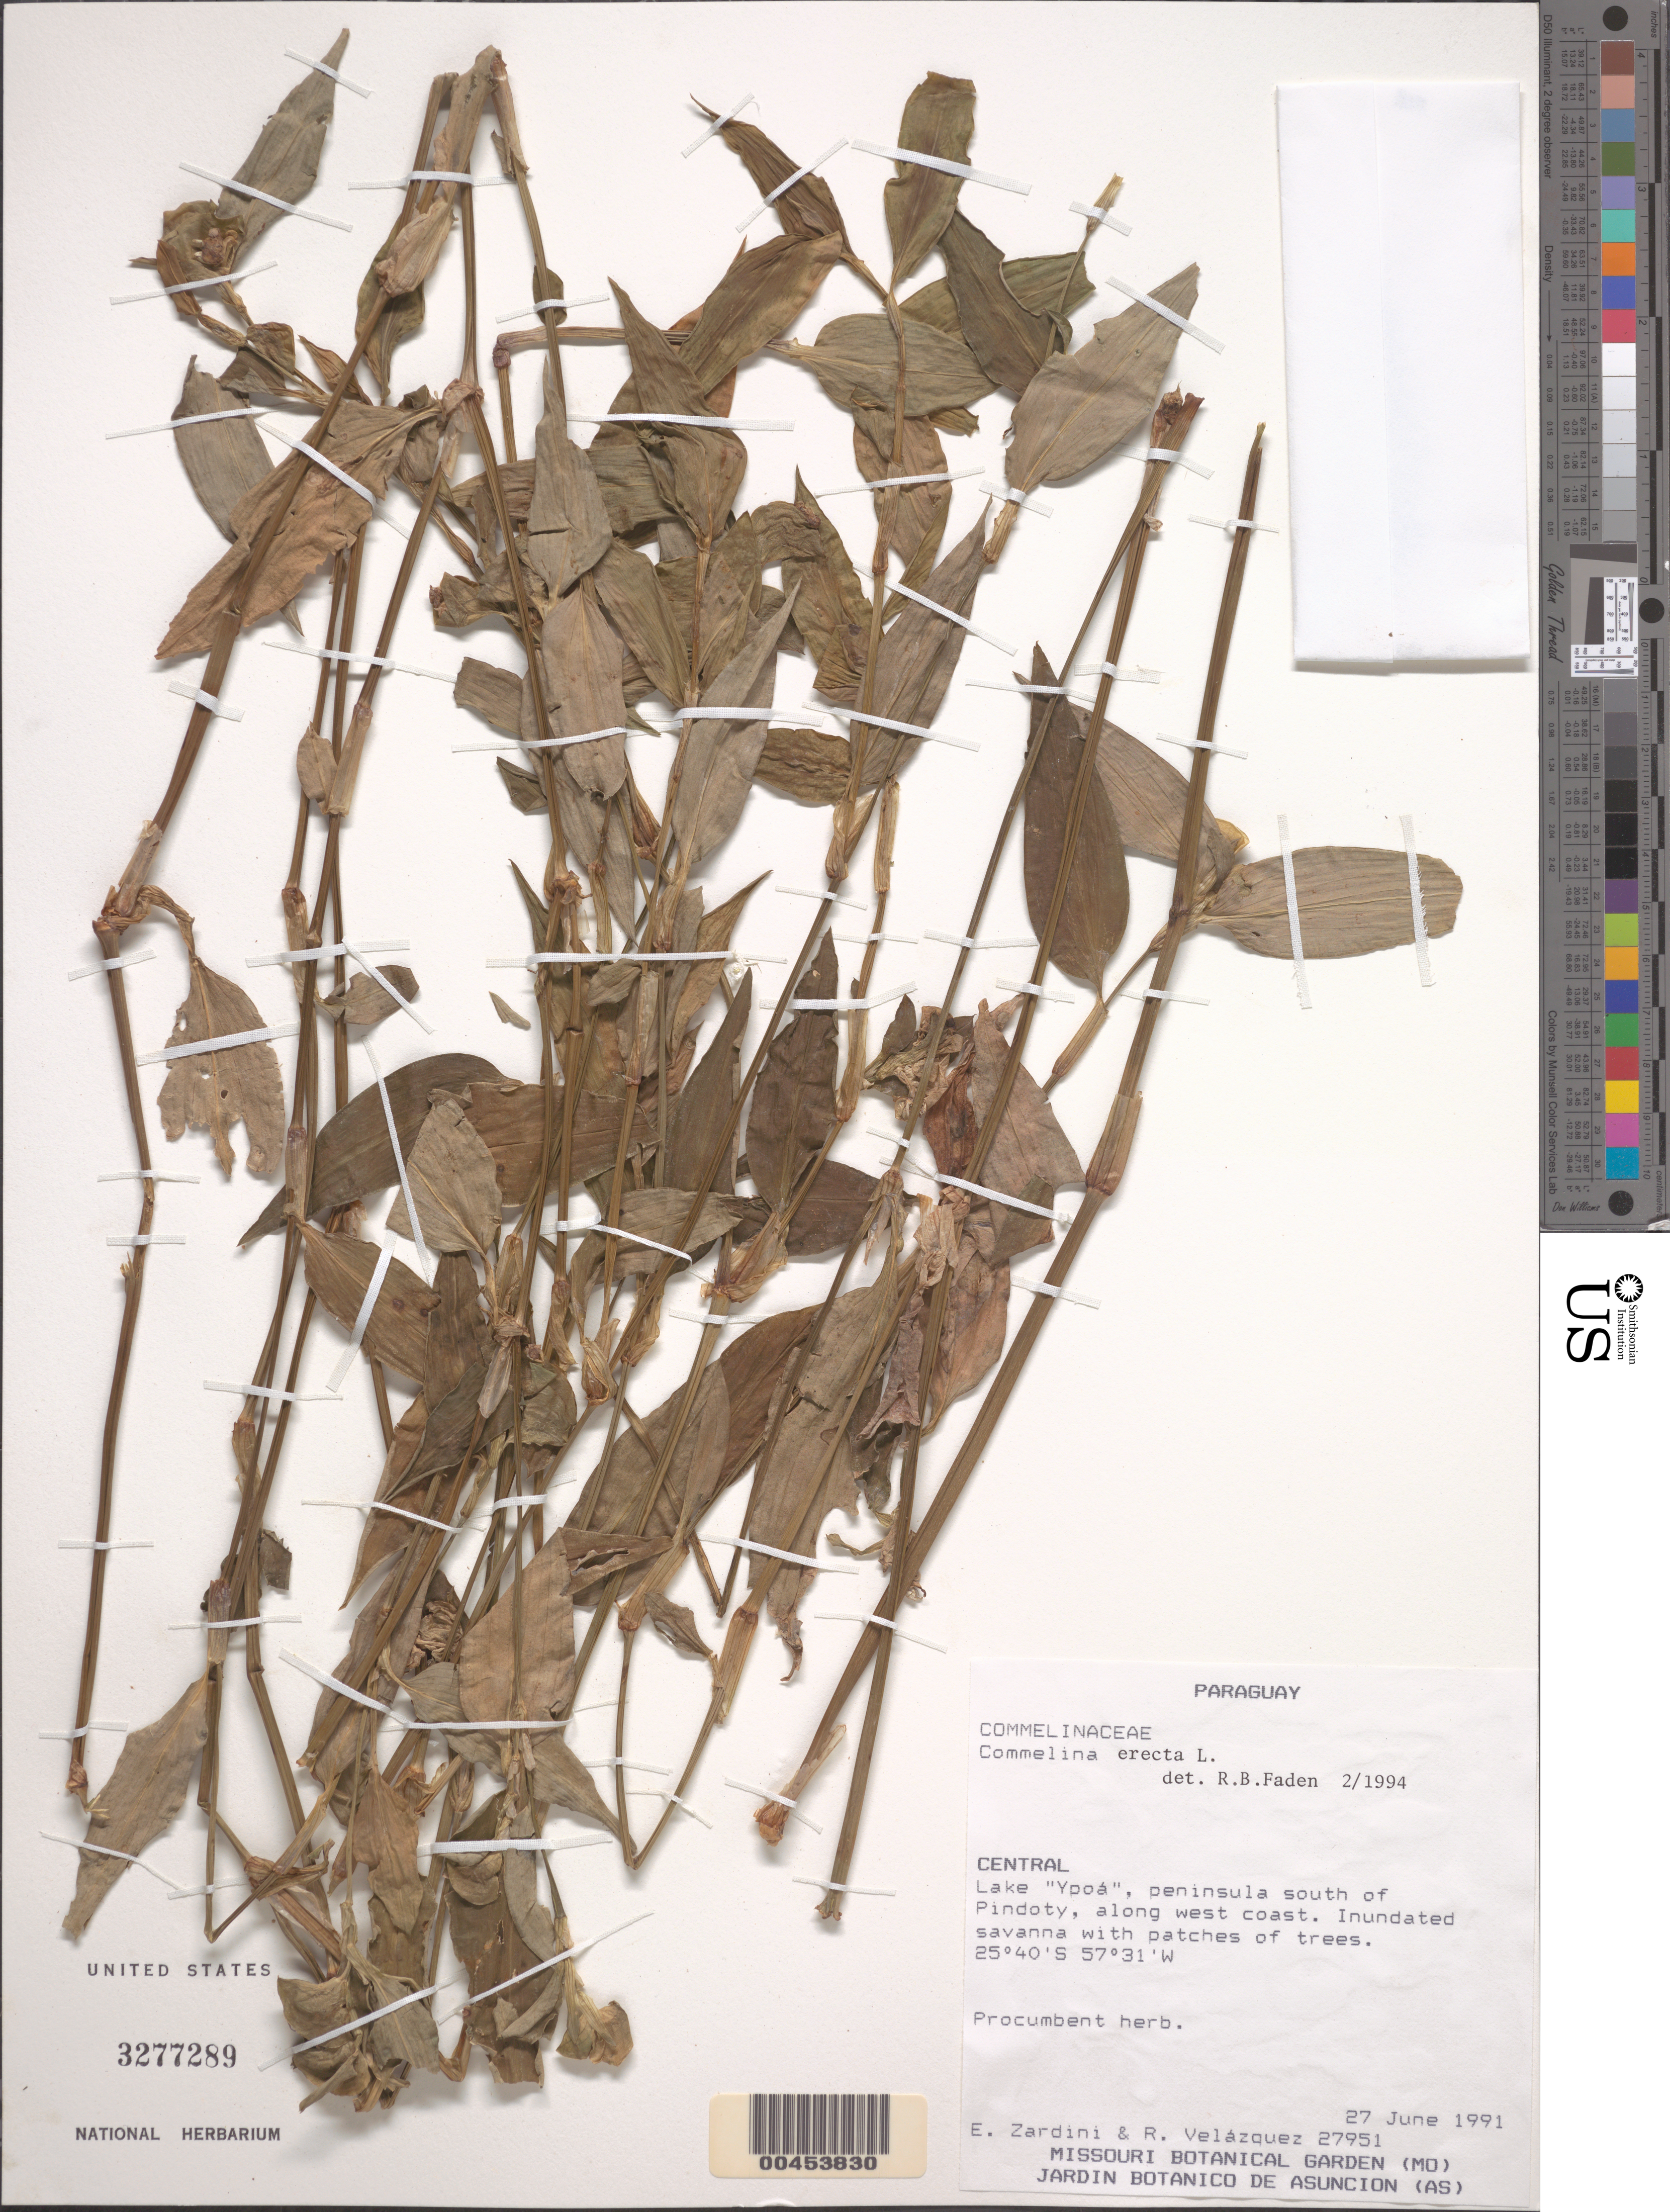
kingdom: Plantae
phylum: Tracheophyta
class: Liliopsida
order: Commelinales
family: Commelinaceae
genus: Commelina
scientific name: Commelina erecta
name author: L.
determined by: Faden, Robert B., (US), Smithsonian Institution - National Museum of Natural History (UNITED STATES)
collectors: E. M. Zardini & R. Velasquez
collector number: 27951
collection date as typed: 27 Jun 1991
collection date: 1991-06-27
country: Paraguay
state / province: Central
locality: Lake ypoa, s of pindoty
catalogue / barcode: US 3277289